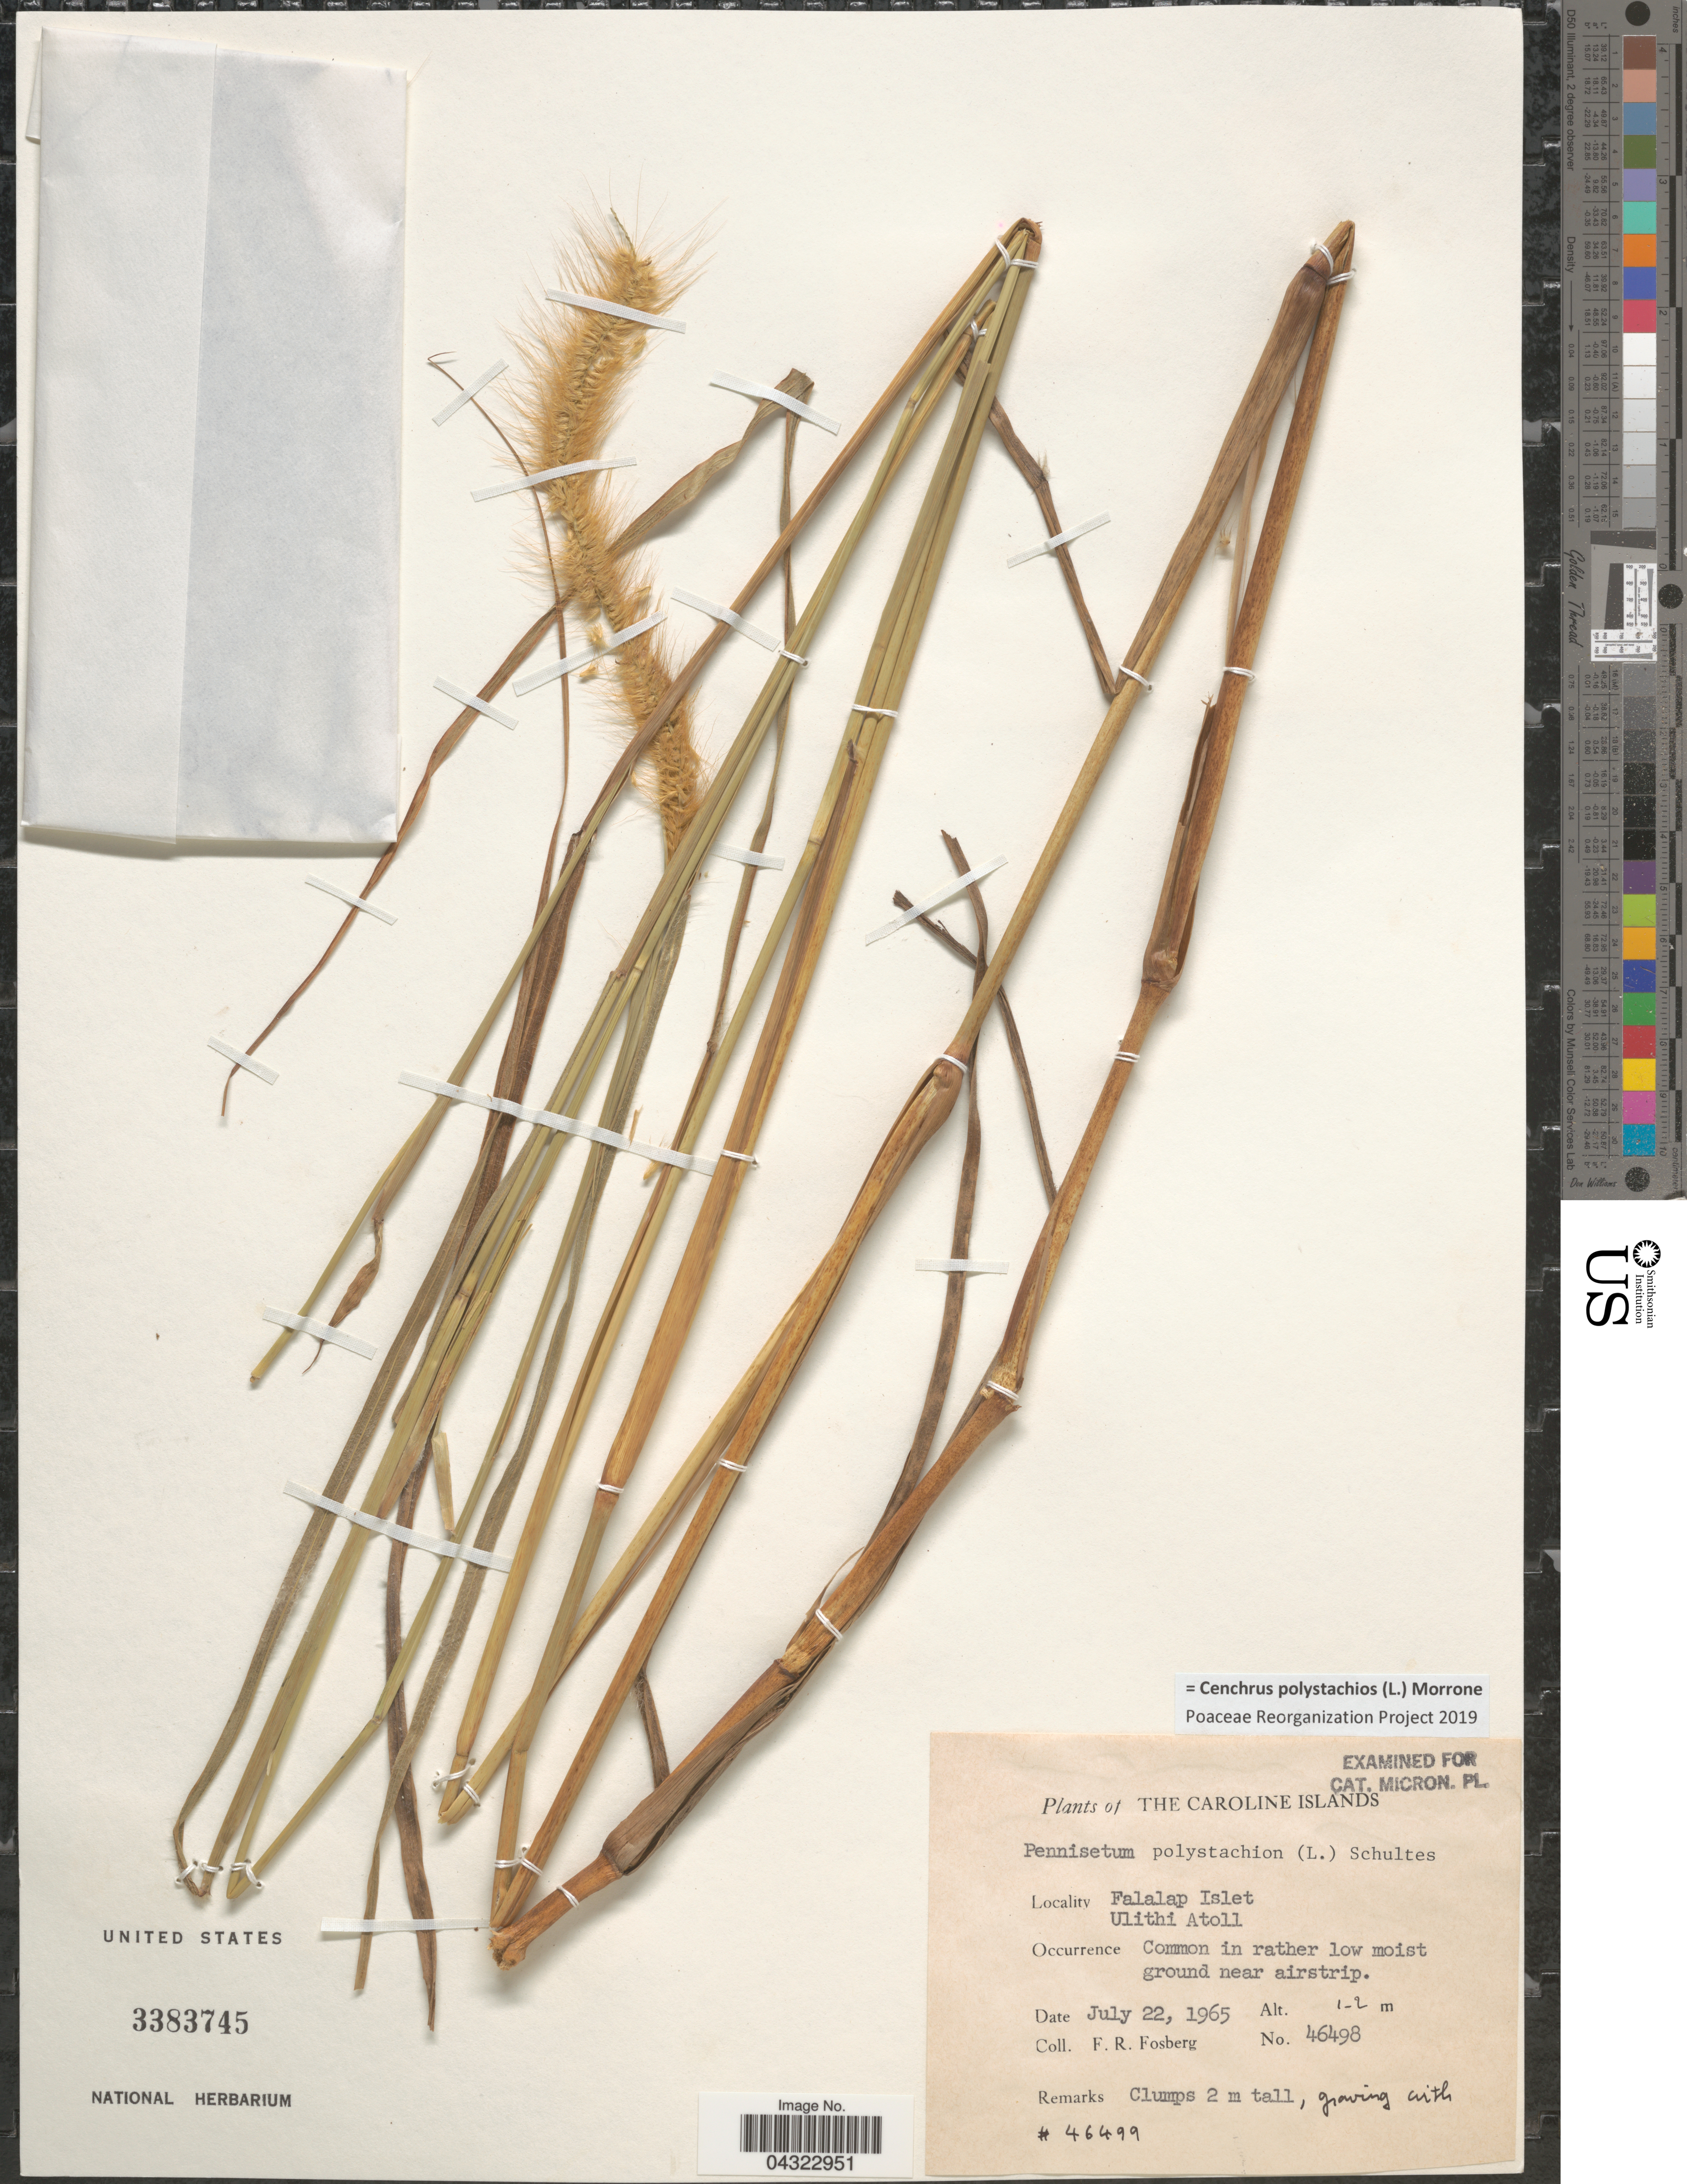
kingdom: Plantae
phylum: Tracheophyta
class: Liliopsida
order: Poales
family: Poaceae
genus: Cenchrus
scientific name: Cenchrus polystachios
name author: (L.) Morrone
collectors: F. R. Fosberg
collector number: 46498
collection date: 1965-07-22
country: Micronesia, Federated States of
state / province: Yap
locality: The Caroline Islands. Falalap Islet. Common in rather low moist ground near airstrip.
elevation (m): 1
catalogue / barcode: US 3383745